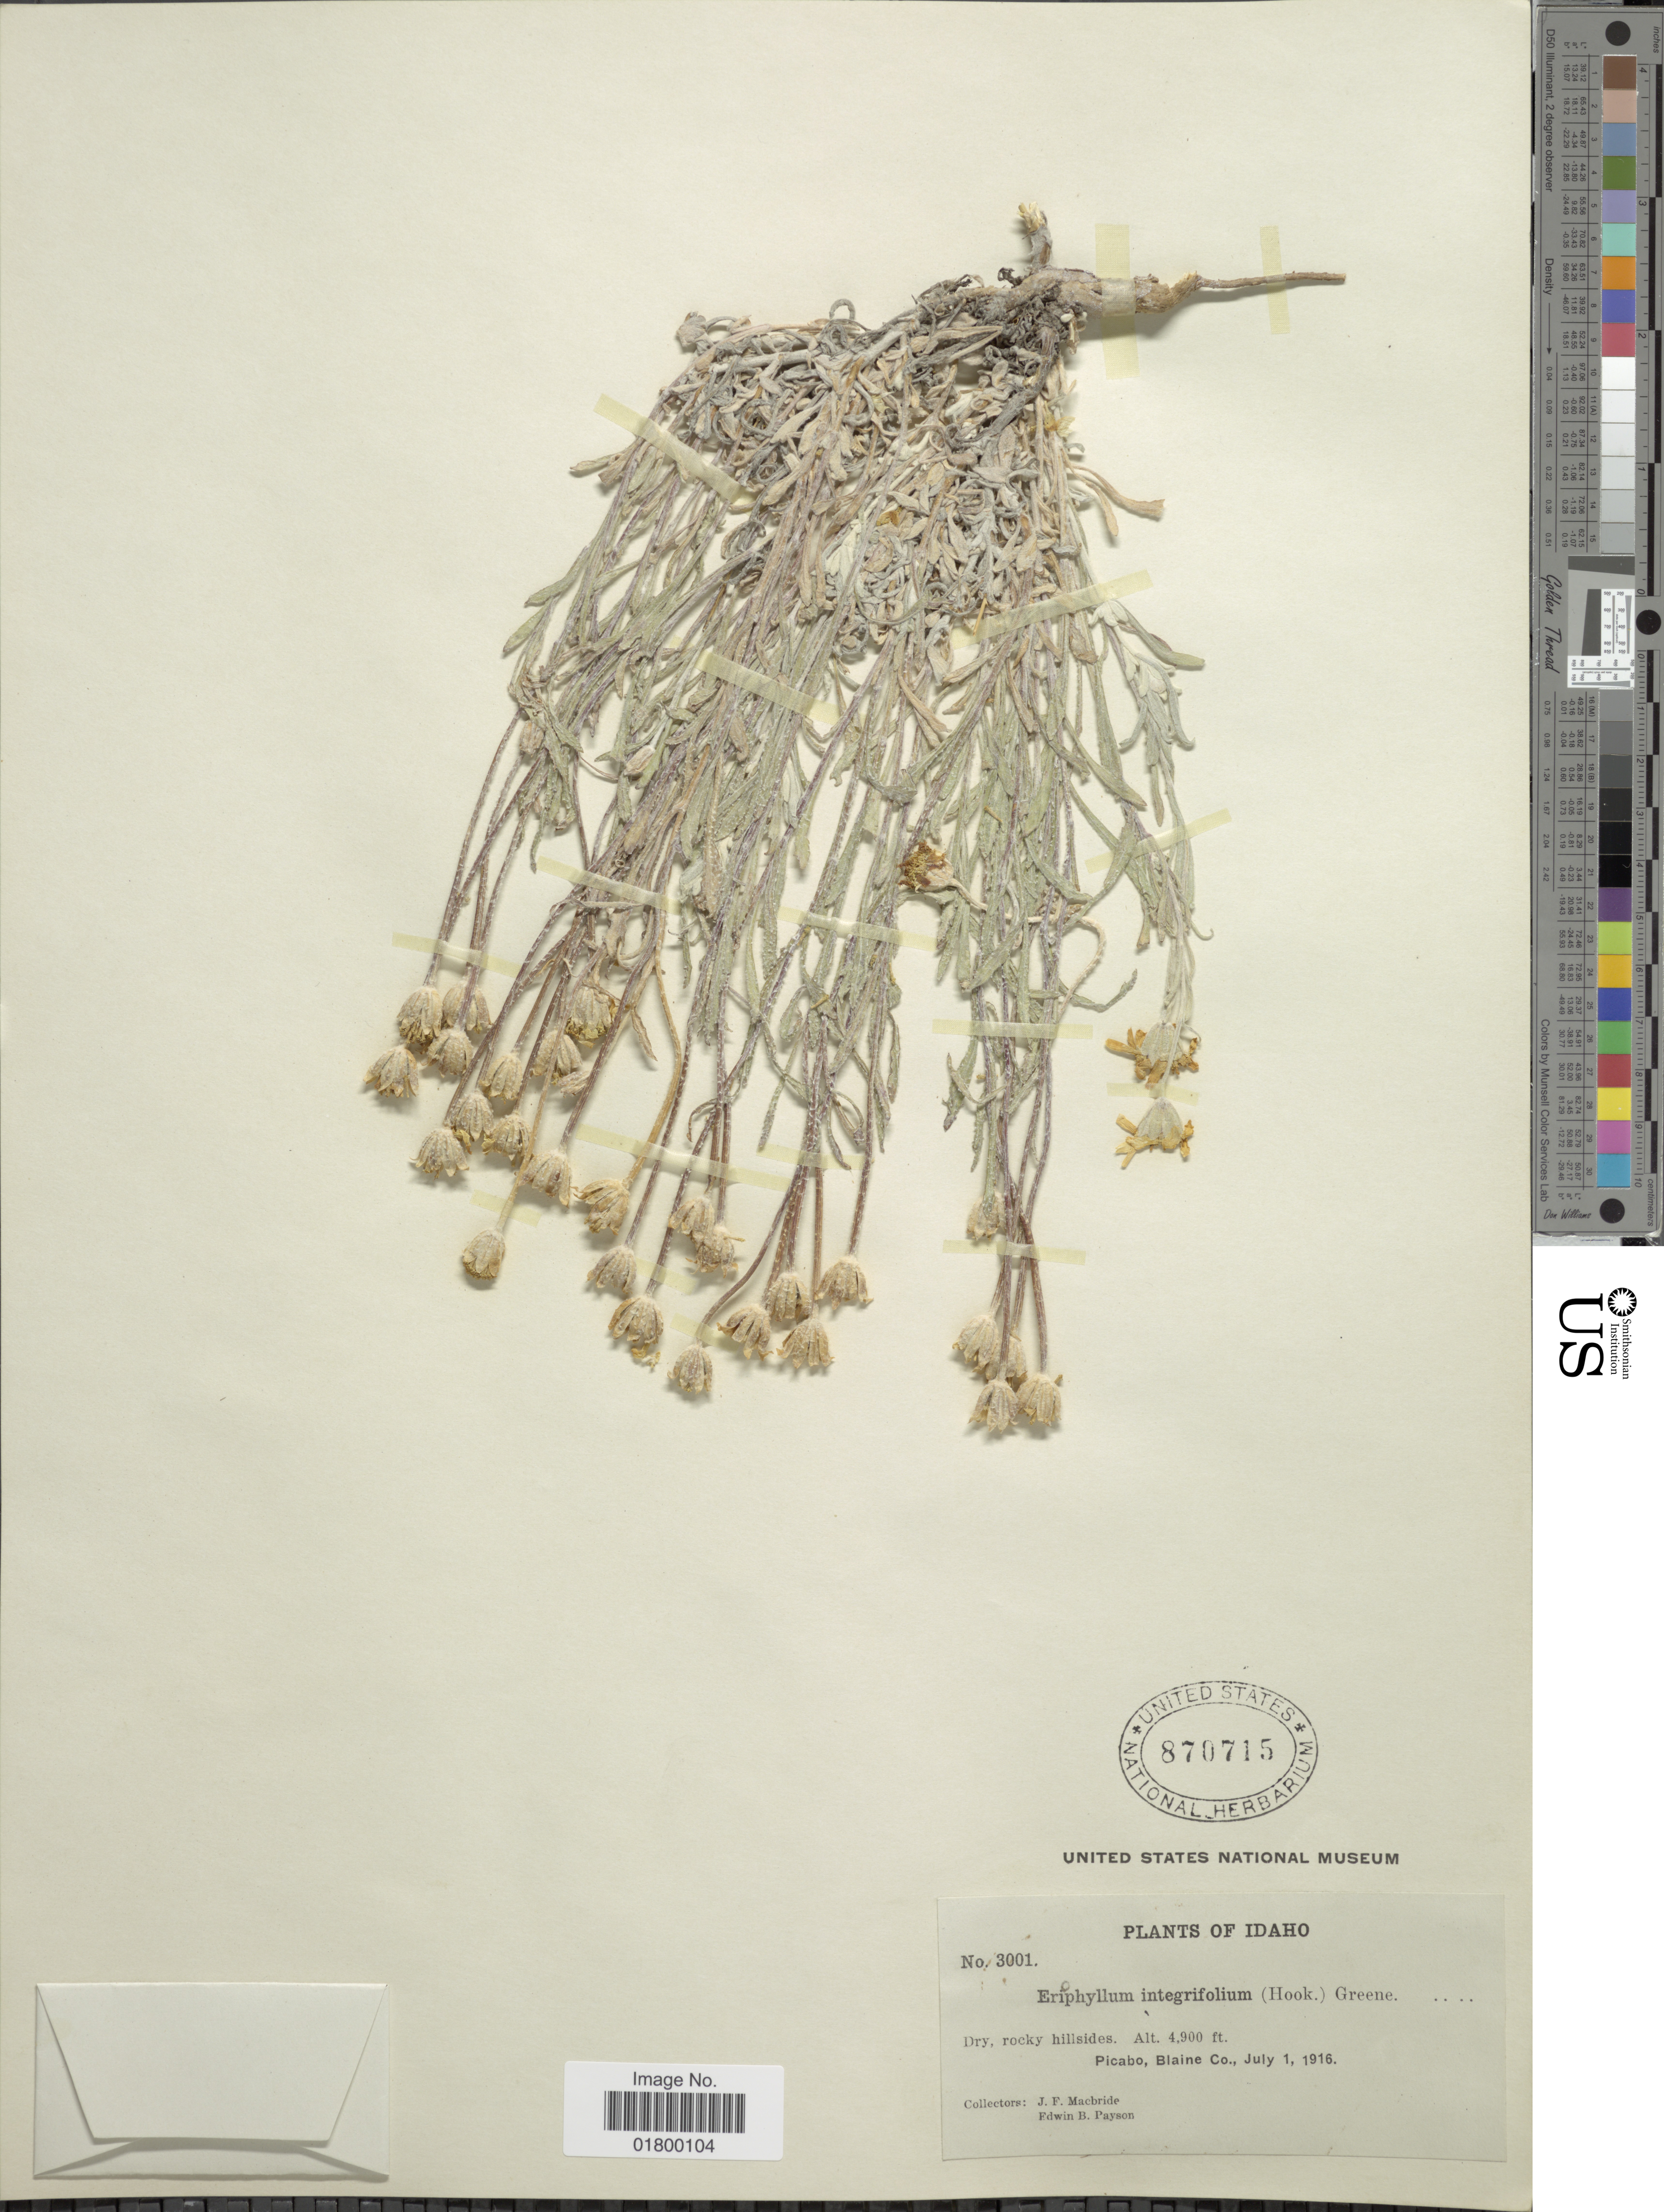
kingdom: Plantae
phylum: Tracheophyta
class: Magnoliopsida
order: Asterales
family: Asteraceae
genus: Eriophyllum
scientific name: Eriophyllum integrifolium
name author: (Hook.) Greene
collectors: J. F. Macbride & E. B. Payson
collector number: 3001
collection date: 1916-07-01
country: United States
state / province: Idaho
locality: Picabo, Blaine Co.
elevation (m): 1494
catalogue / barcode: US 870715